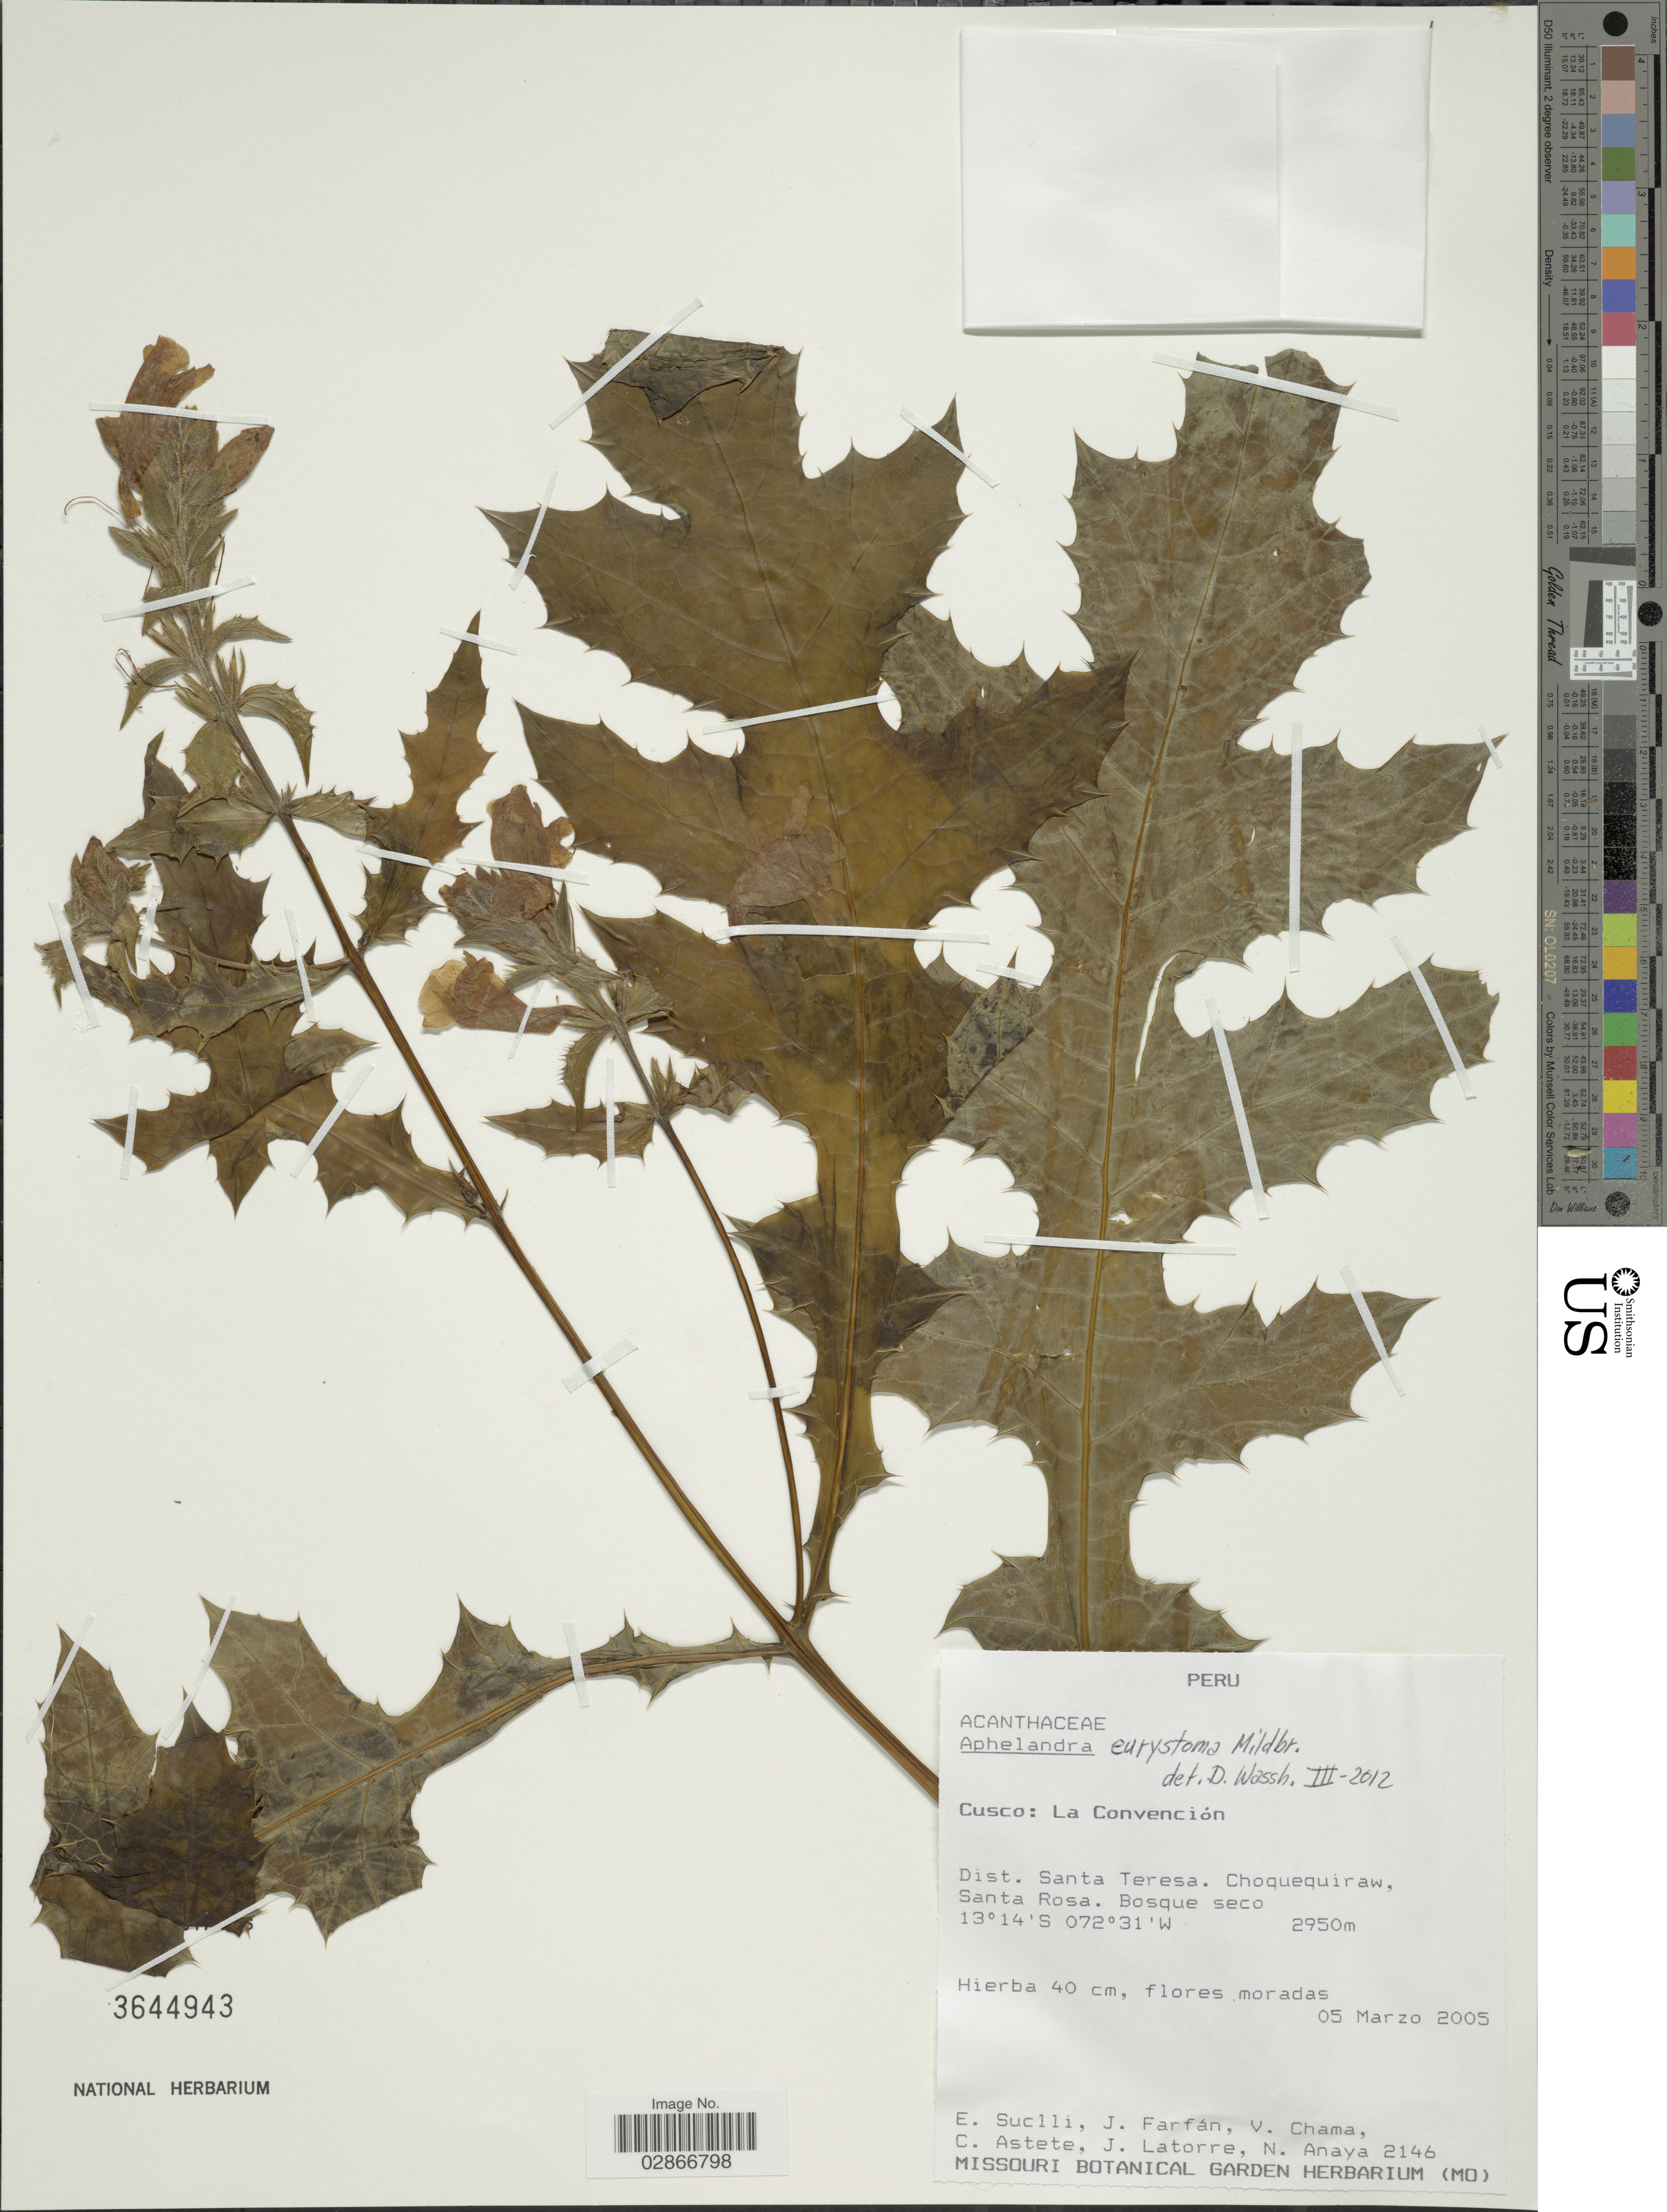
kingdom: Plantae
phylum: Tracheophyta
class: Magnoliopsida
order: Lamiales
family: Acanthaceae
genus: Aphelandra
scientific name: Aphelandra eurystoma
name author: Mildbr.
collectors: E. Suclli, J. Farfán, V. Chama, C. Astete & et al.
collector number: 2146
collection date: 2005-03-05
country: Peru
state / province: Cusco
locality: La Convención, Dist. Santa Teresa. Choquequiraw, Santa Rosa.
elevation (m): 2950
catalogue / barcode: US 3644943